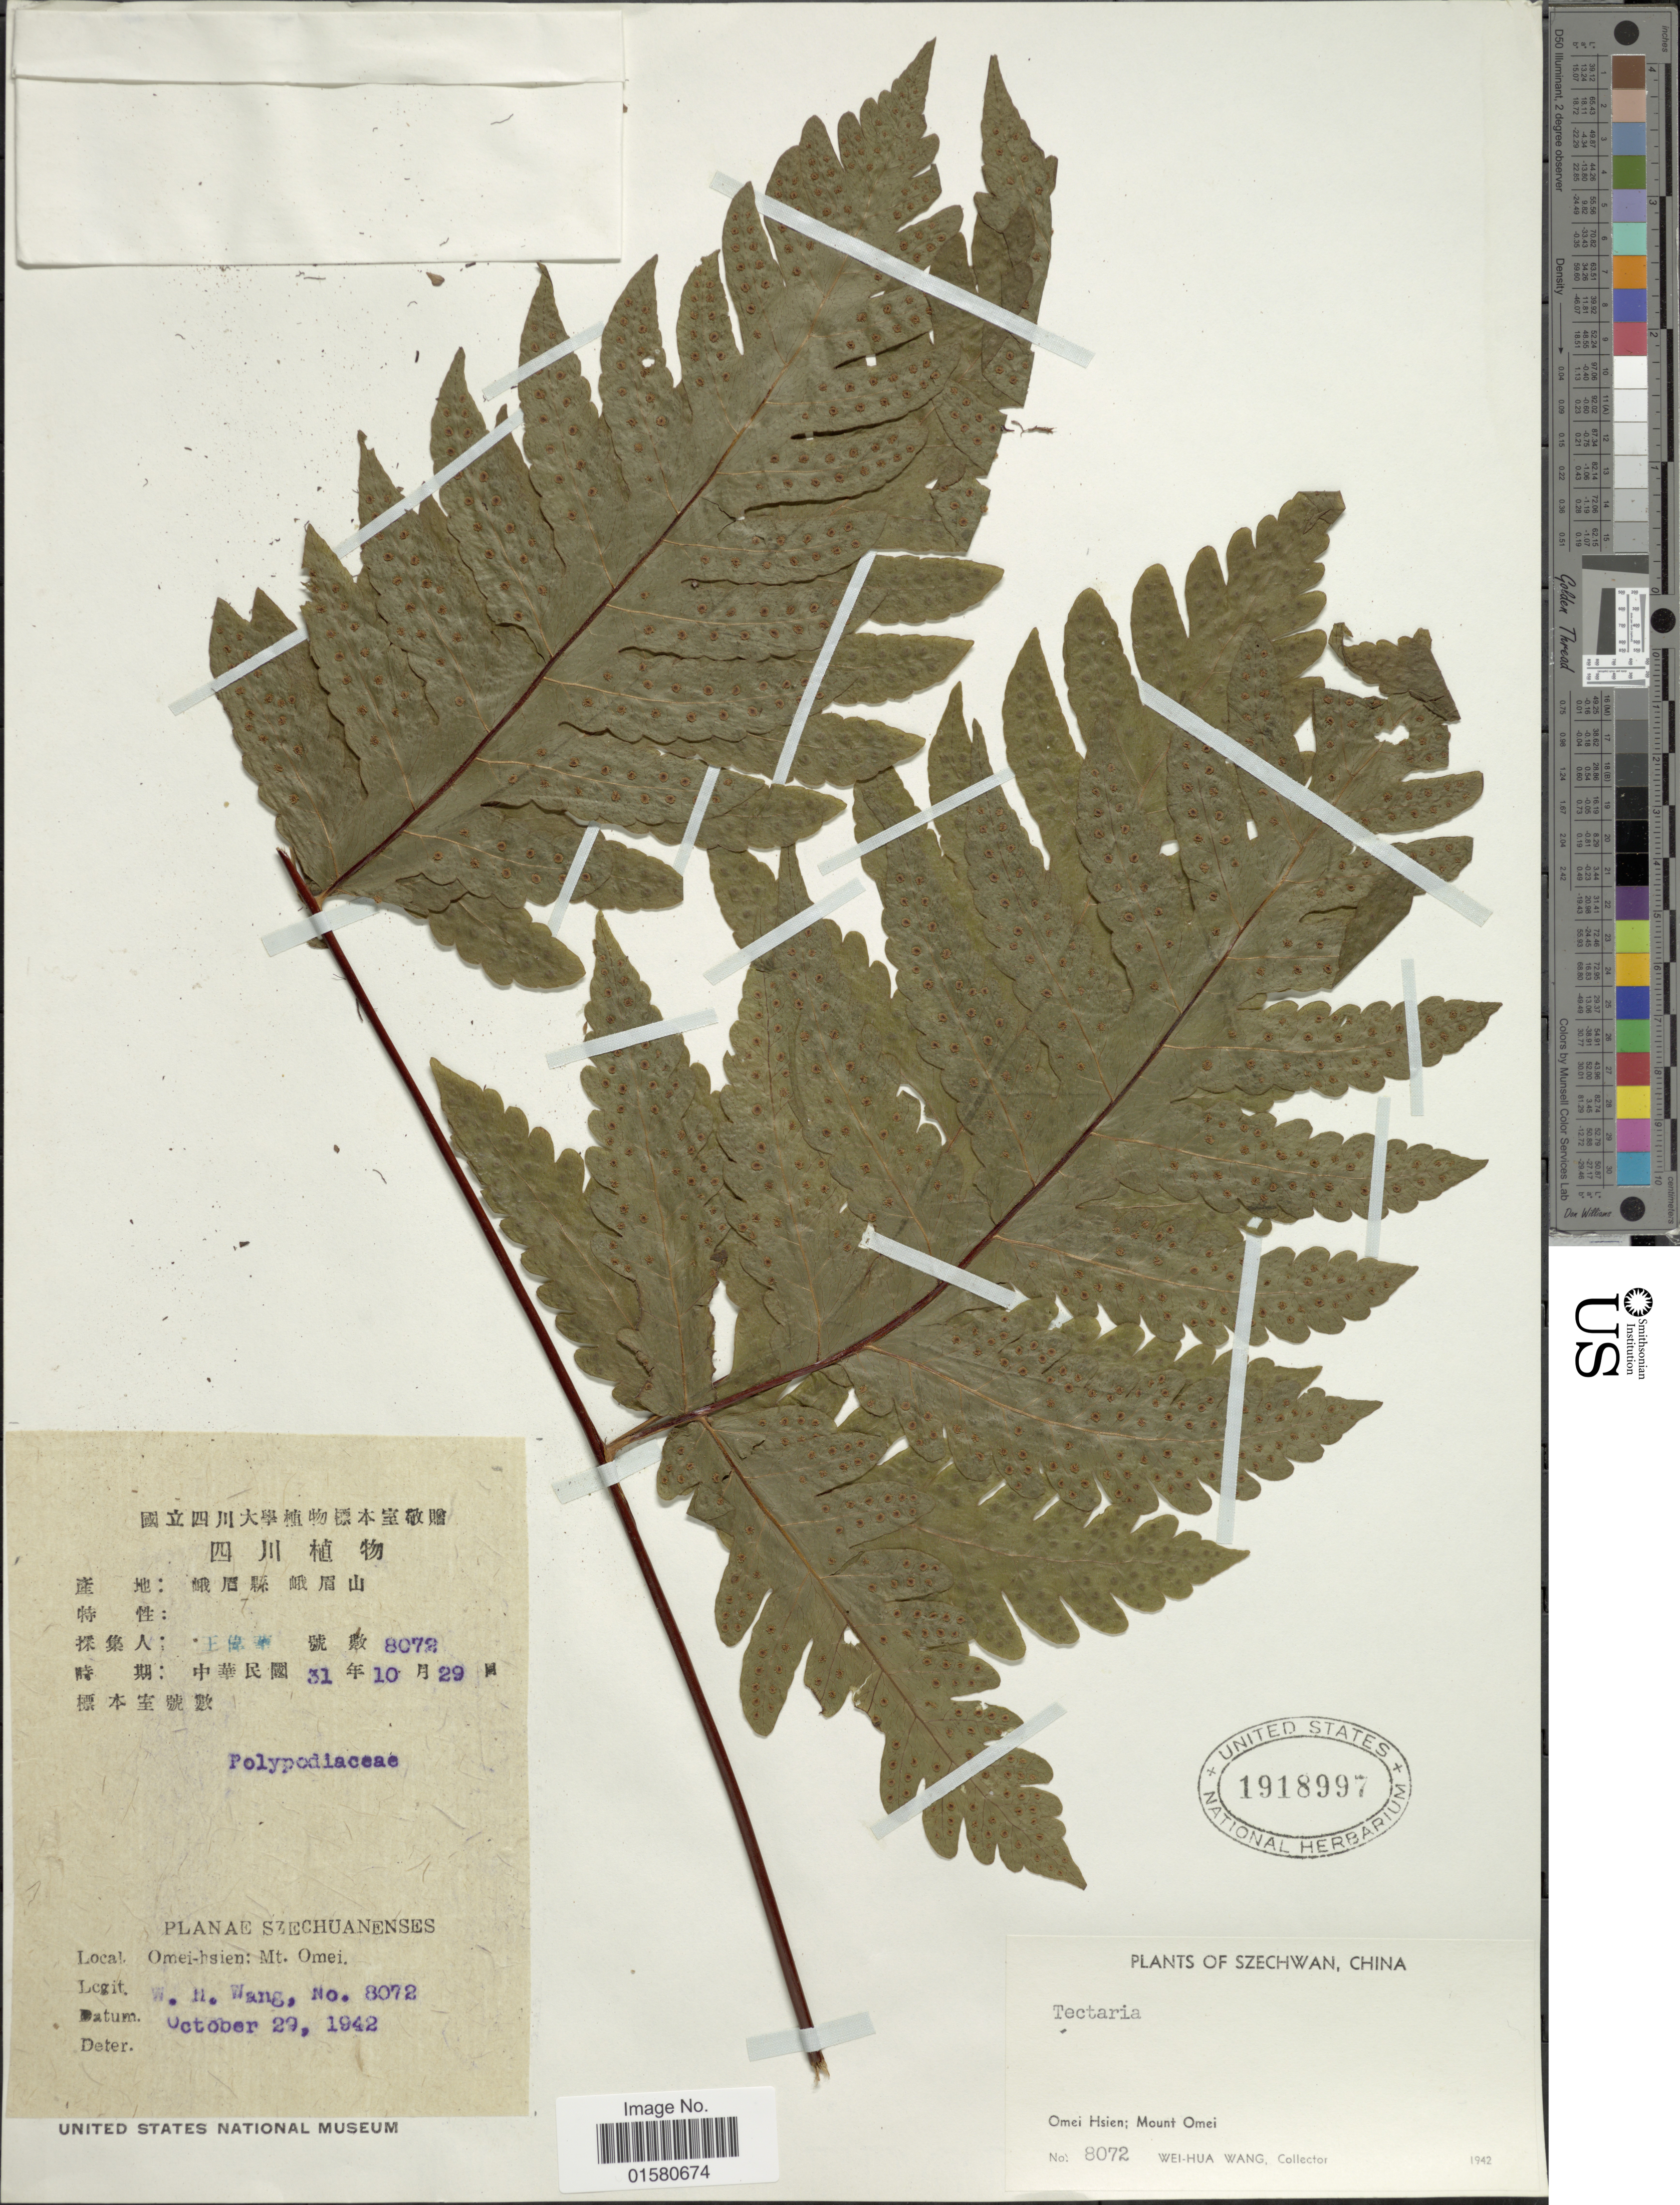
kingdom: Plantae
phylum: Tracheophyta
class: Polypodiopsida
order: Polypodiales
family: Tectariaceae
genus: Tectaria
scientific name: Tectaria sp.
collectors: W. Wang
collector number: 8072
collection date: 1942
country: China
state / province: Sichuan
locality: Szechwan. Omei Hsien: Mount Omei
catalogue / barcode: US 1918997